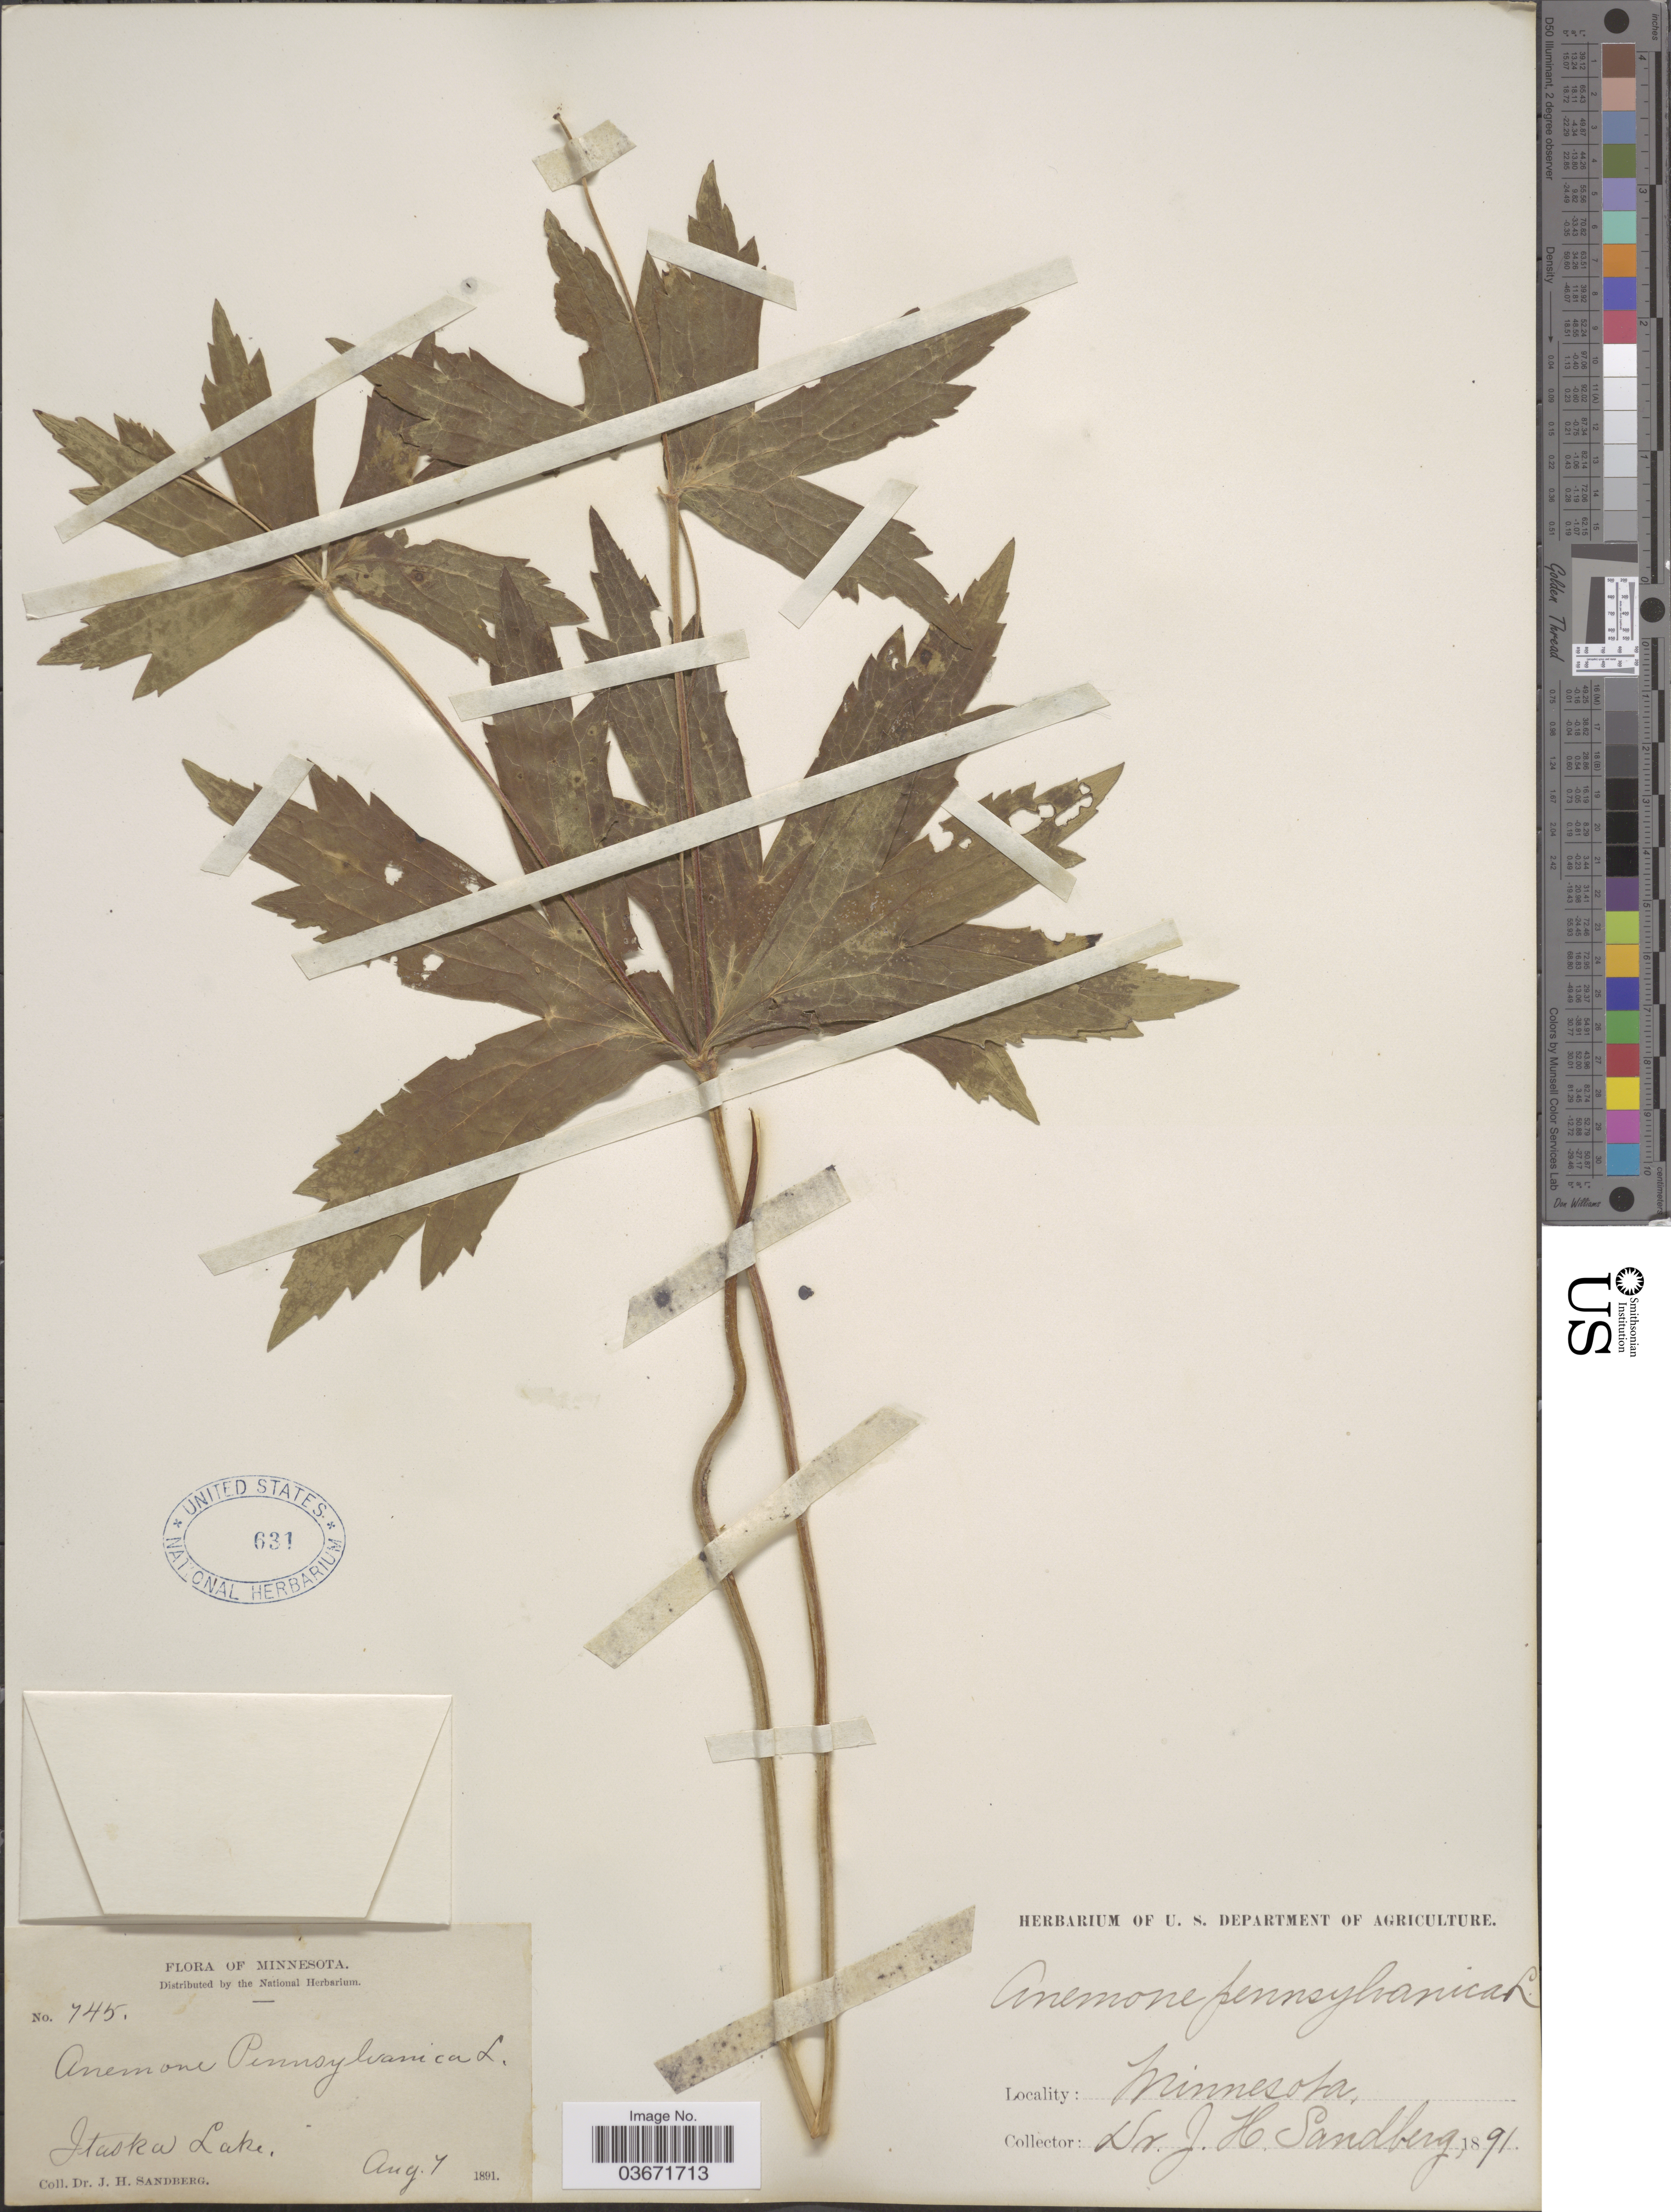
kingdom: Plantae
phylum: Tracheophyta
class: Magnoliopsida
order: Ranunculales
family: Ranunculaceae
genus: Anemone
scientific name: Anemone canadensis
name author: L.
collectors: J. H. Sandberg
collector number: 745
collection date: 1891-08-07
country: United States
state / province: Minnesota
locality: Itaska Lake.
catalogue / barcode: US 631